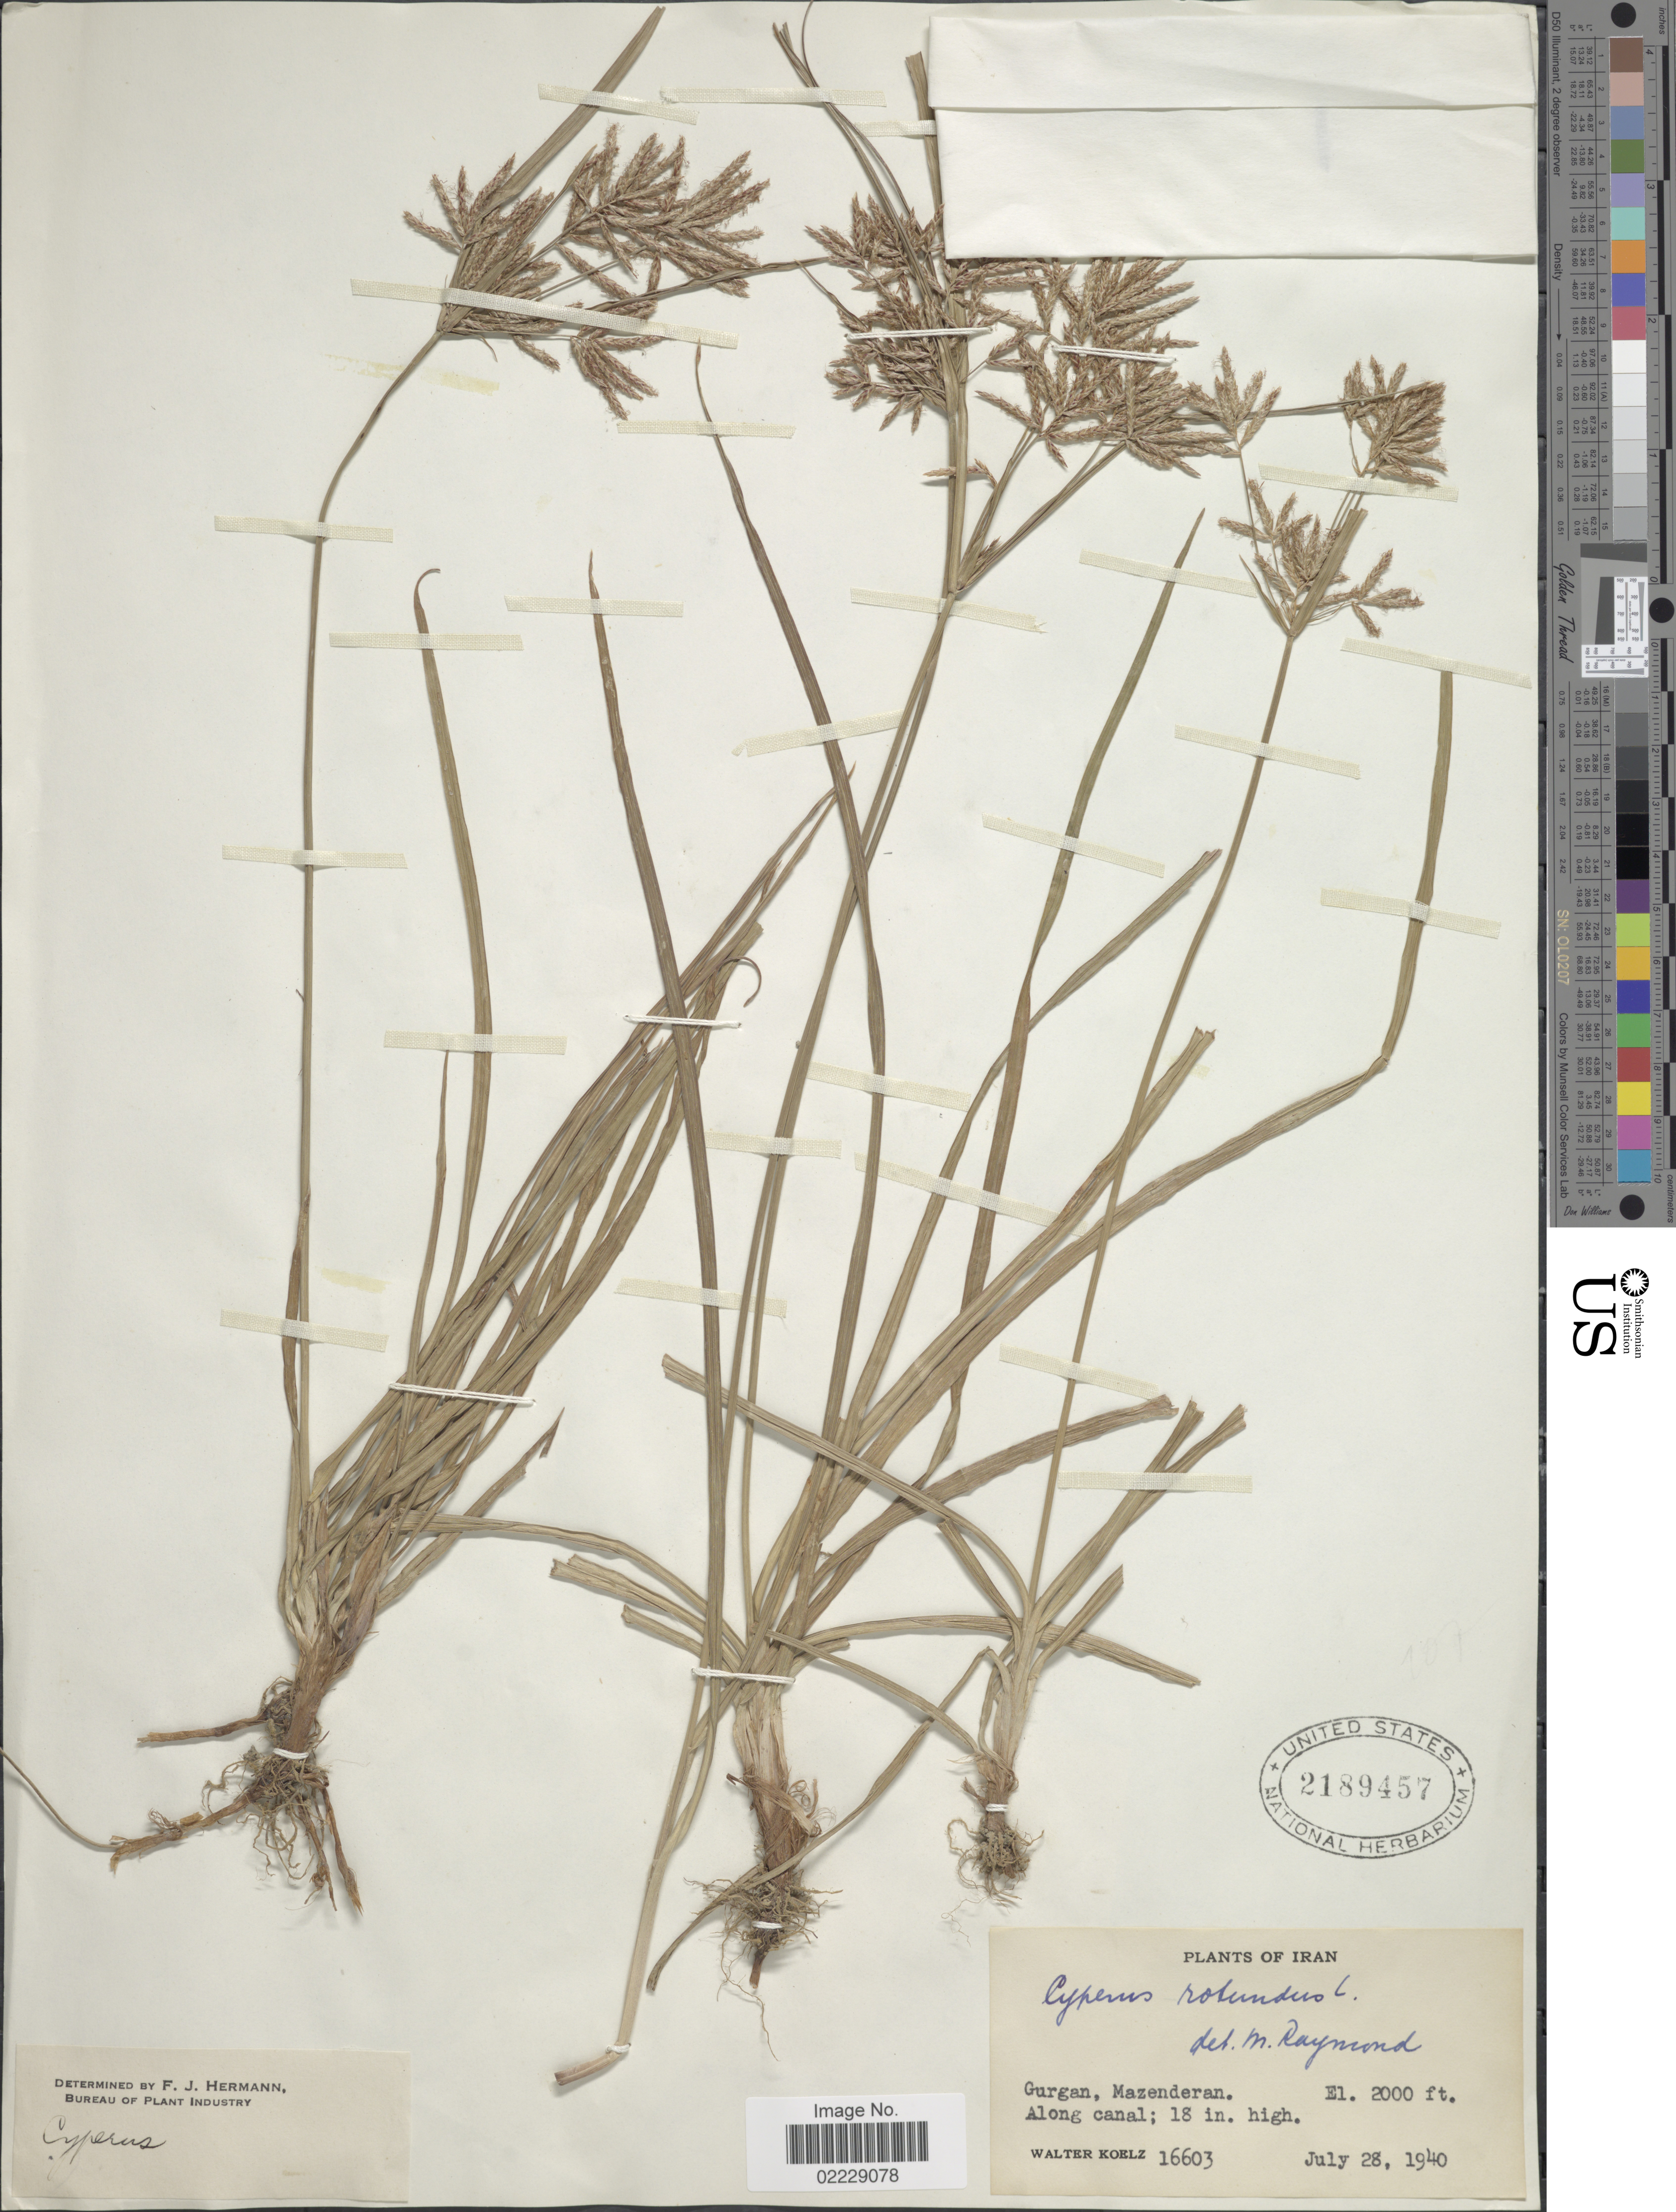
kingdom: Plantae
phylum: Tracheophyta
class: Liliopsida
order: Poales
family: Cyperaceae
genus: Cyperus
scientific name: Cyperus rotundus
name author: L.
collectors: W. N. Koelz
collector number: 16603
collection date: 1940-07-28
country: Iran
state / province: Mazandaran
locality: Gurgan, Mazenderan, along canal.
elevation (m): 610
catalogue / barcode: US 2189457